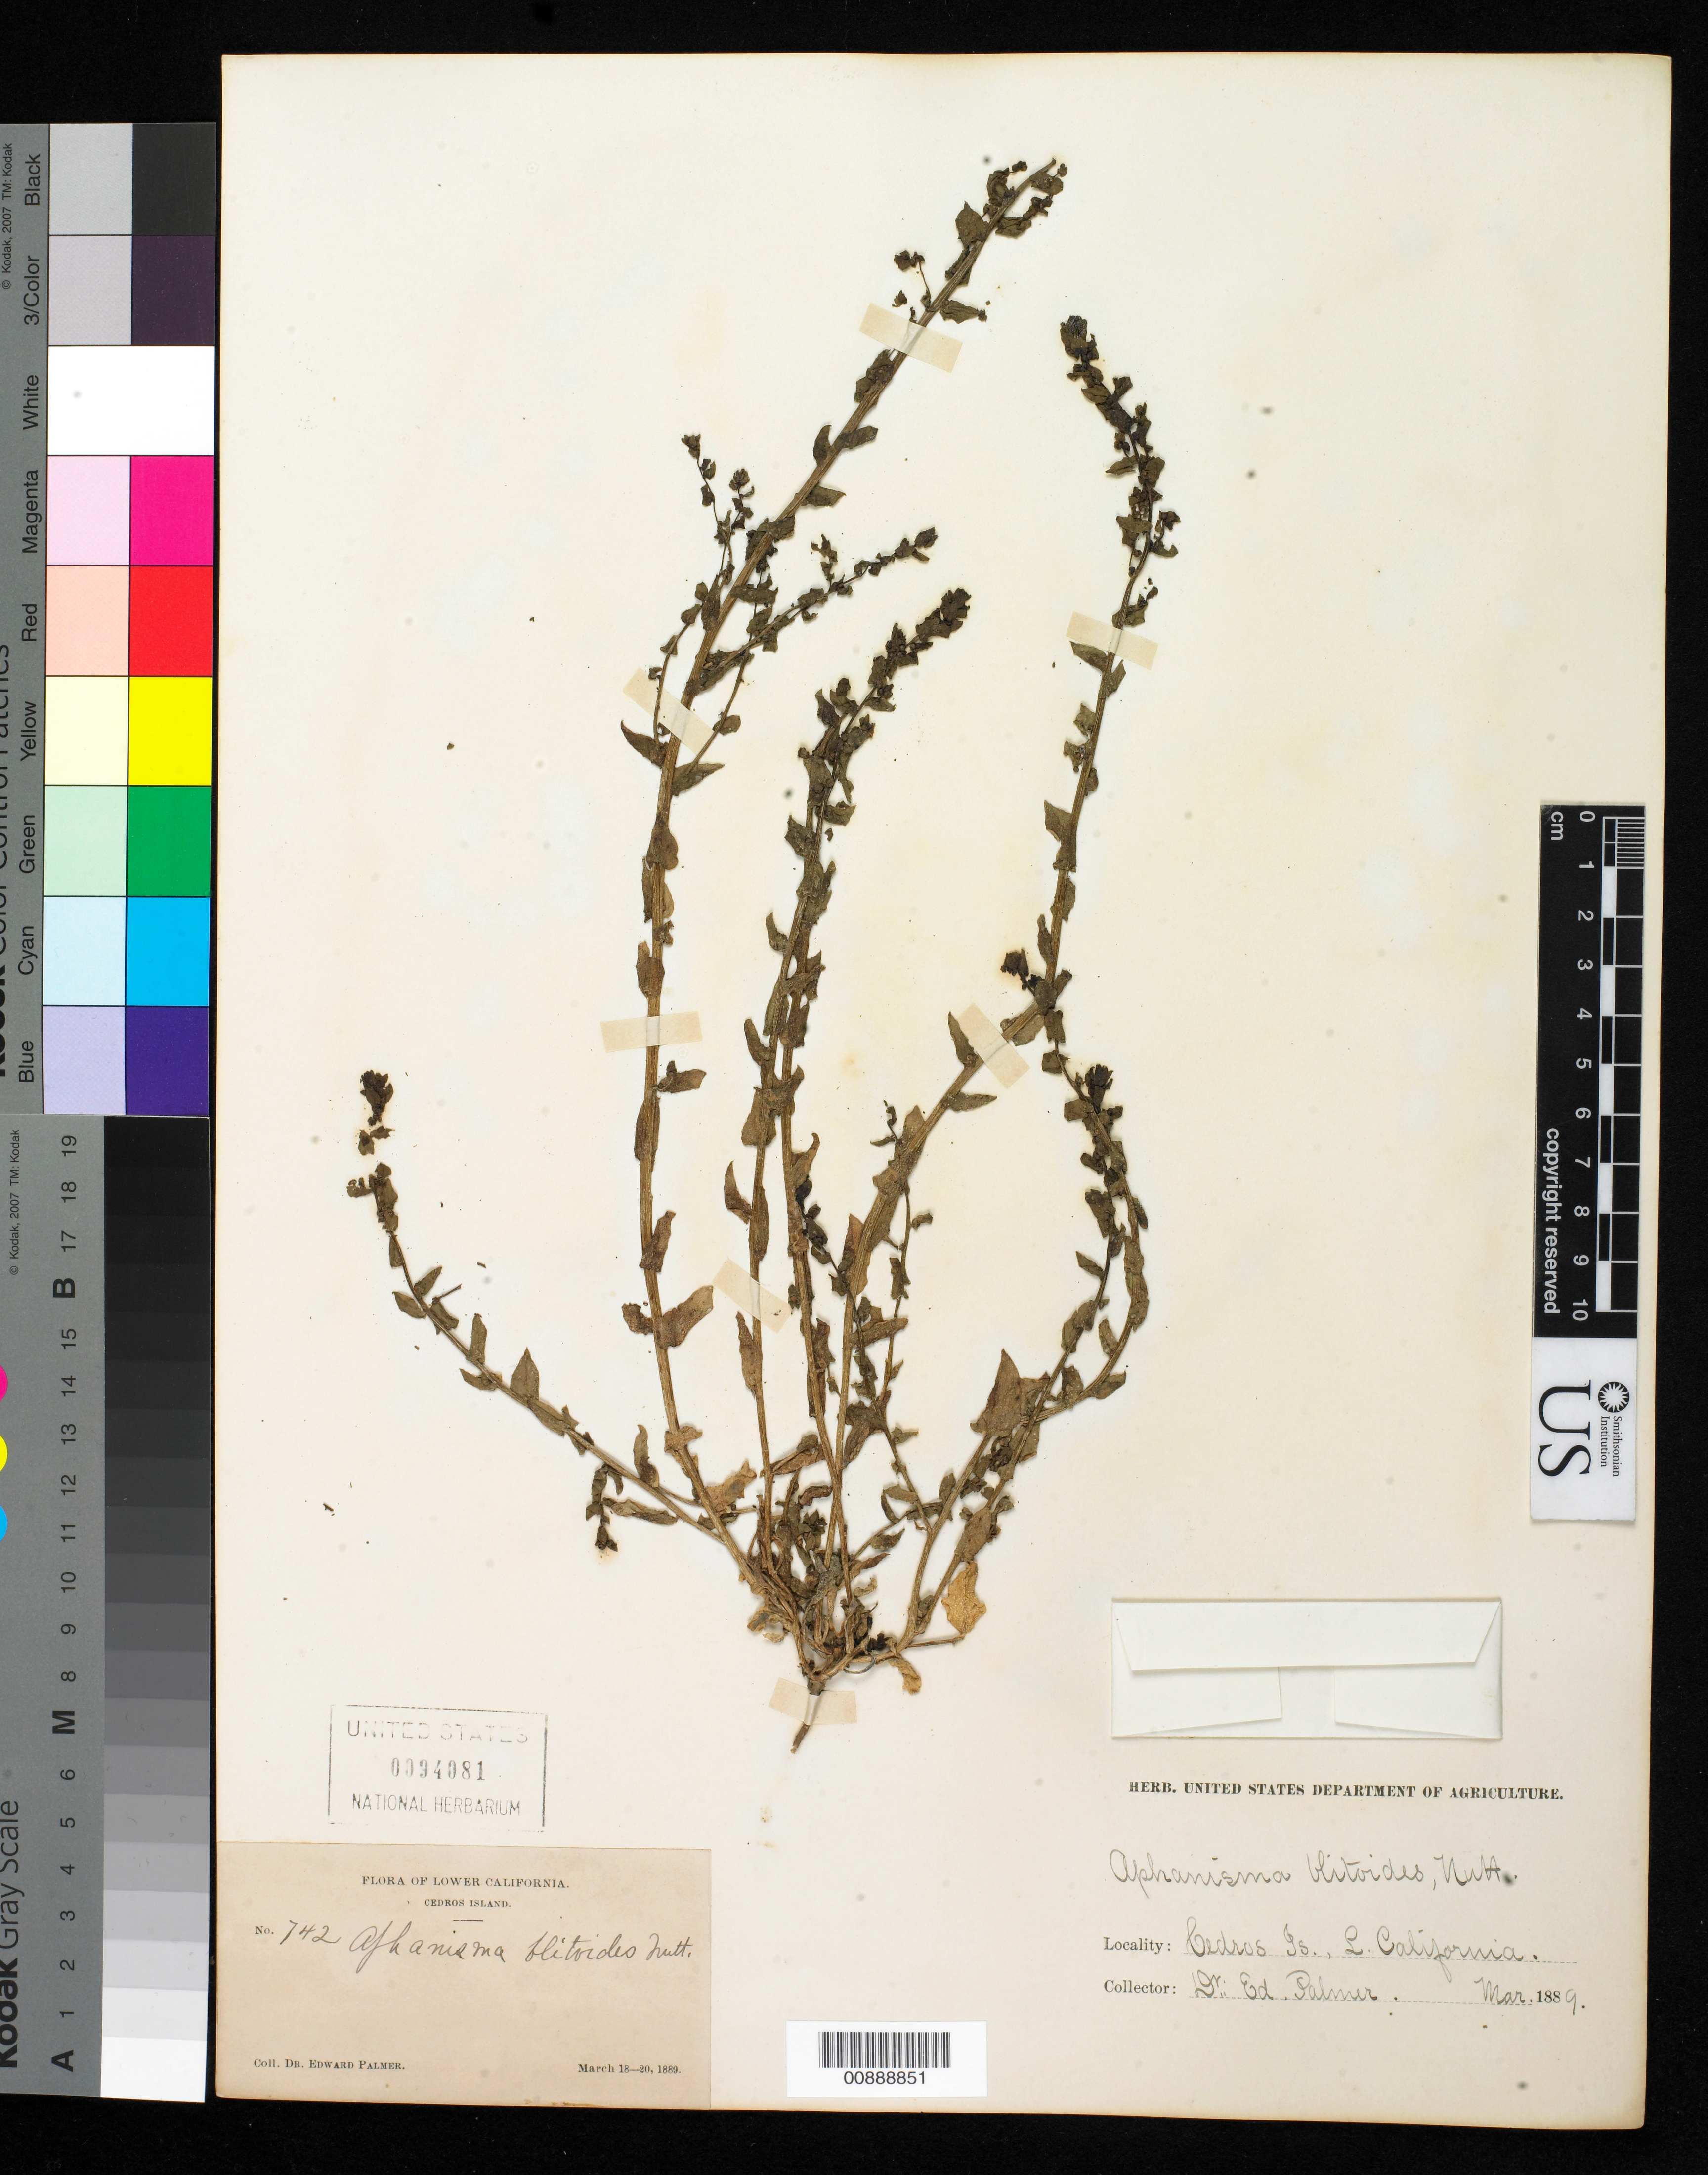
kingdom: Plantae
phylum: Tracheophyta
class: Magnoliopsida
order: Caryophyllales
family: Amaranthaceae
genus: Aphanisma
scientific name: Aphanisma blitoides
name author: Nutt. ex Moq.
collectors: E. Palmer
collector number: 742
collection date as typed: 18 Mar 1889 to 20 Mar 1889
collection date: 1889-03-18/1889-03-20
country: Mexico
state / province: Baja California Norte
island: Cedros I.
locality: Cedros Island, Baja California.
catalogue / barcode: US 94081